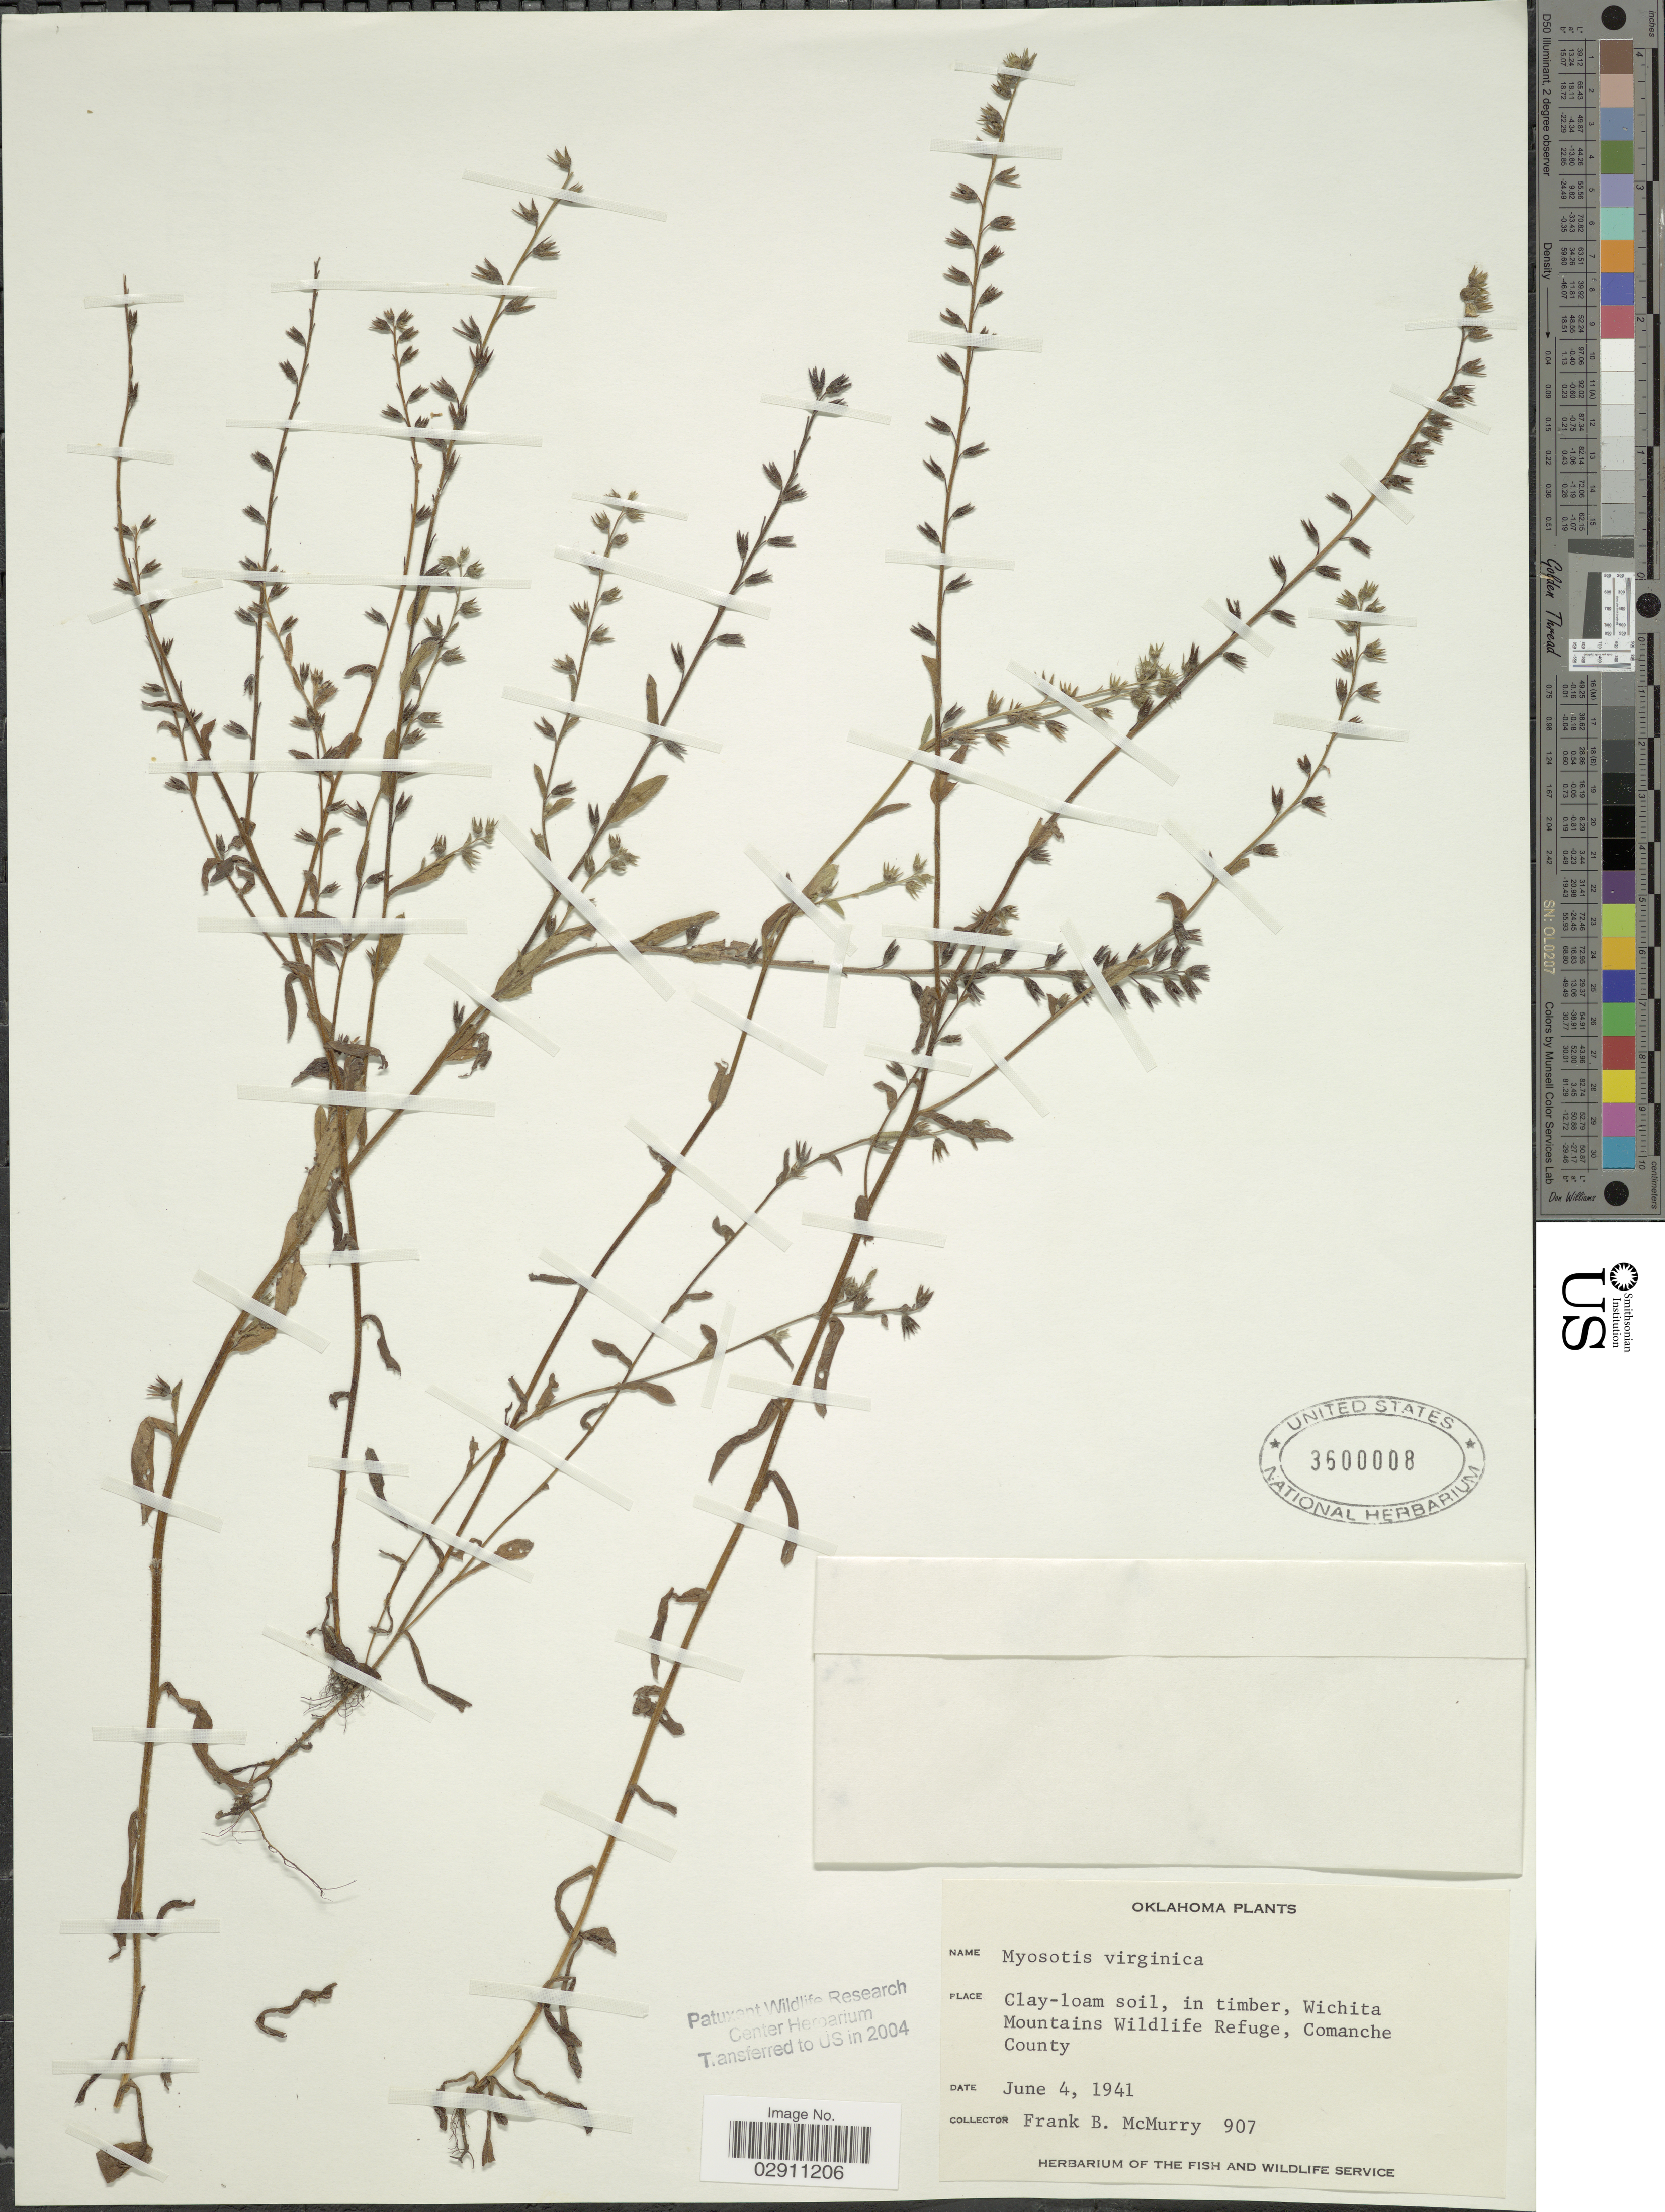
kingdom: Plantae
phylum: Tracheophyta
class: Magnoliopsida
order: Boraginales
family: Boraginaceae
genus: Myosotis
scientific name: Myosotis verna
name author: Nutt.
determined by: Goldman, Doug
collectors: F. B. McMurry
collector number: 907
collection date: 1941-06-04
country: United States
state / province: Oklahoma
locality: Clay-loam soil, in timber, Wichita Mountains Wildlife Refuge, Comanche County.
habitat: Clay-loam soil, in timber.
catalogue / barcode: US 3600008